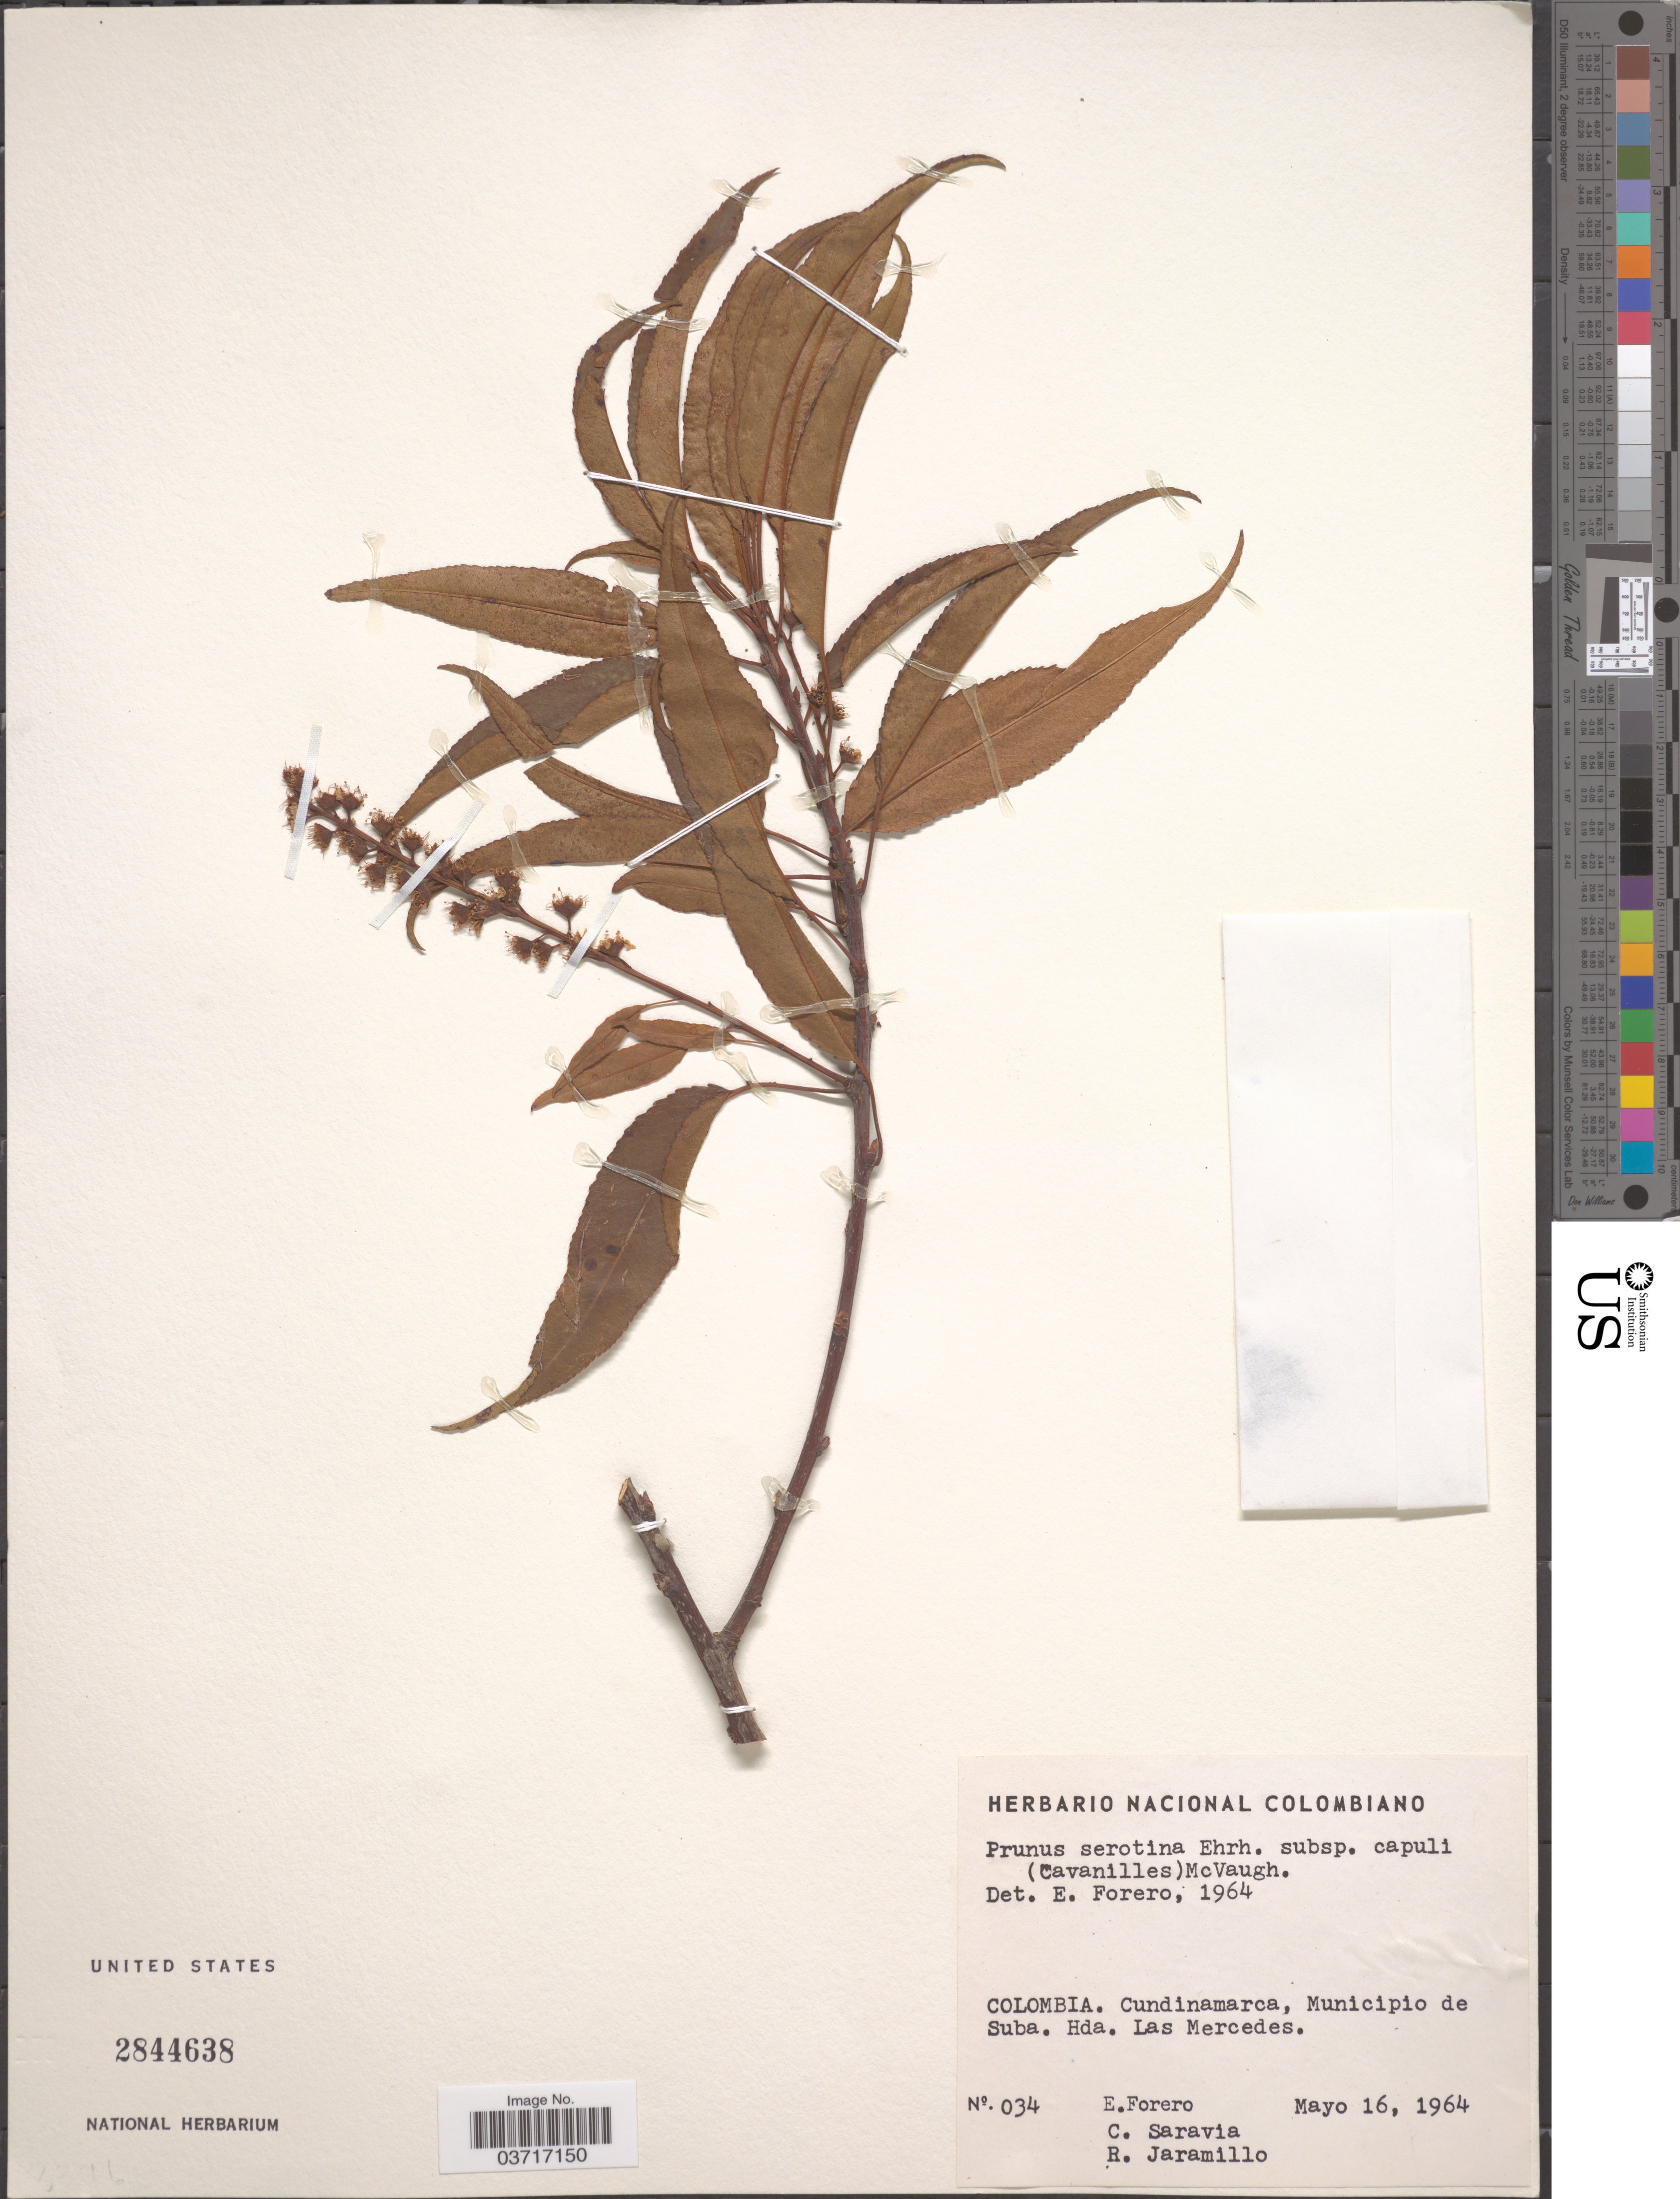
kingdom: Plantae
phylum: Tracheophyta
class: Magnoliopsida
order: Rosales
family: Rosaceae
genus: Prunus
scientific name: Prunus serotina subsp. capuli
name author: (Cav. ex Spreng.) McVaugh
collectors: E. Forero, C. Saravia & R. Jaramillo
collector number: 034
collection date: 1964-05-16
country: Colombia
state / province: Cundinamarca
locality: Municipio de Suba. Hda. Las Mercedes.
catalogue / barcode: US 2844638